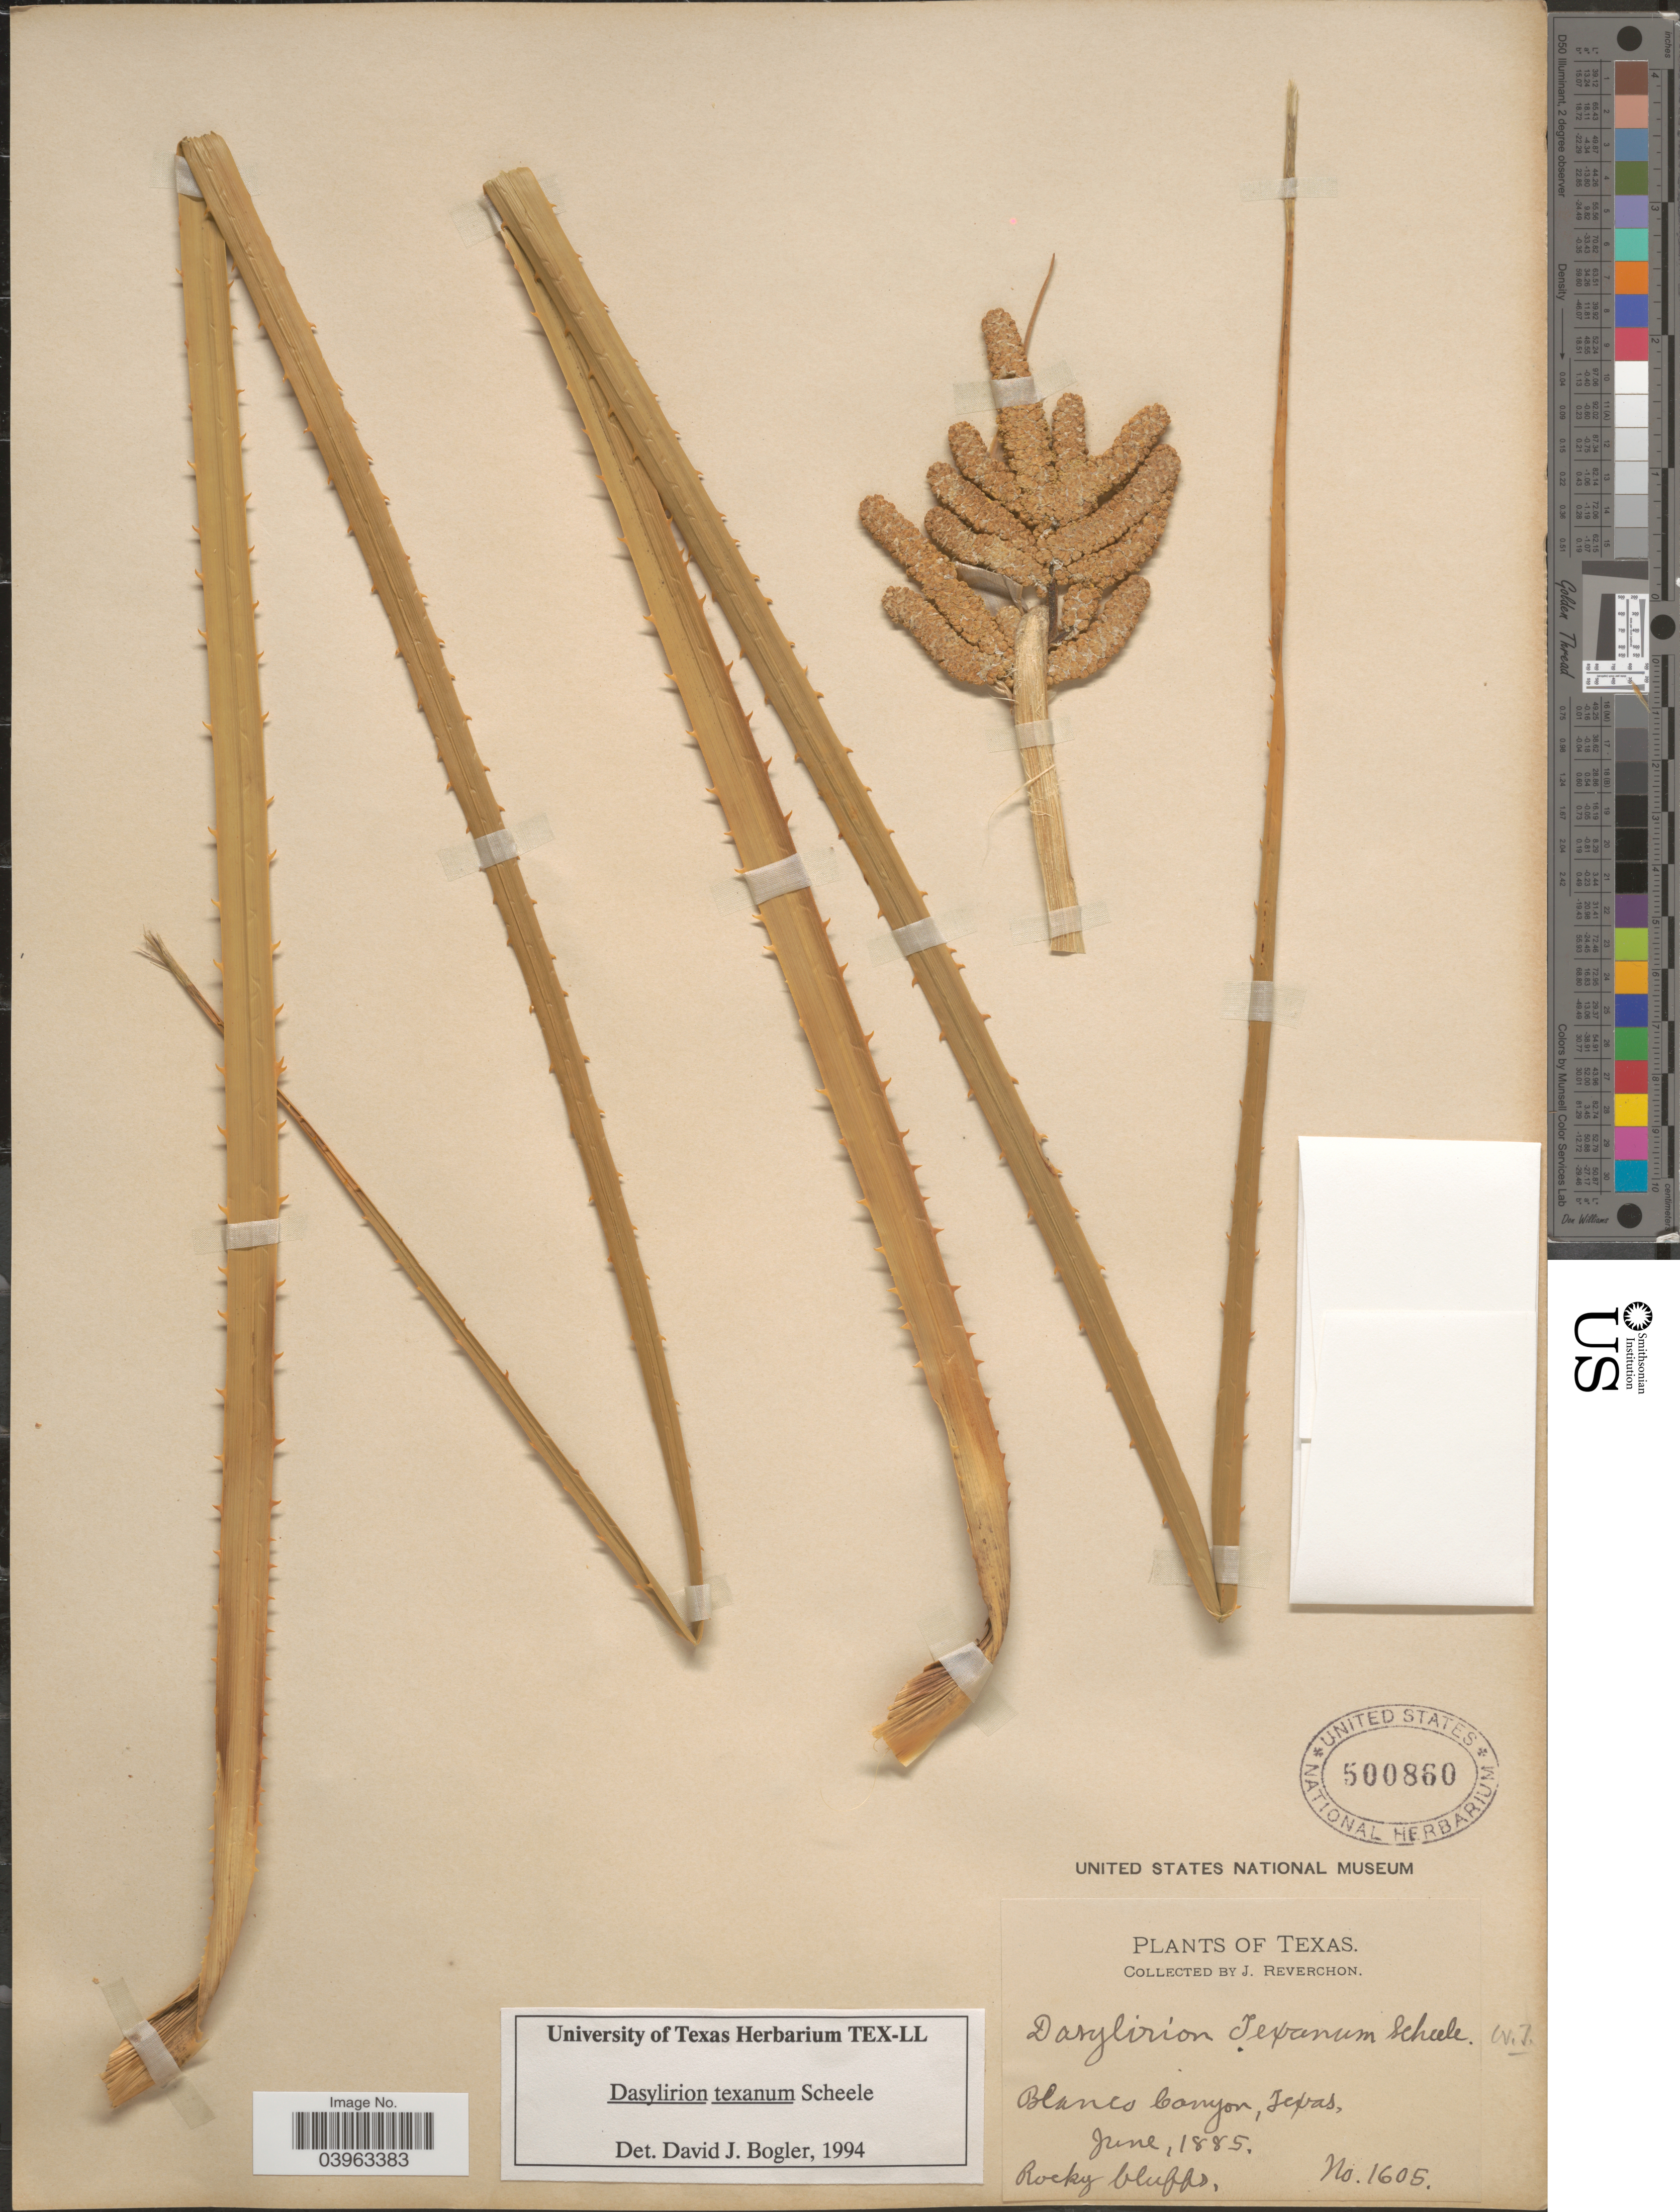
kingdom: Plantae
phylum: Tracheophyta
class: Liliopsida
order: Asparagales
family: Asparagaceae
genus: Dasylirion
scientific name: Dasylirion texanum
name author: Scheele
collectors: J. Reverchon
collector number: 1605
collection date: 1885-06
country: United States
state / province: Texas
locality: Blanco Canyon.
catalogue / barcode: US 500860